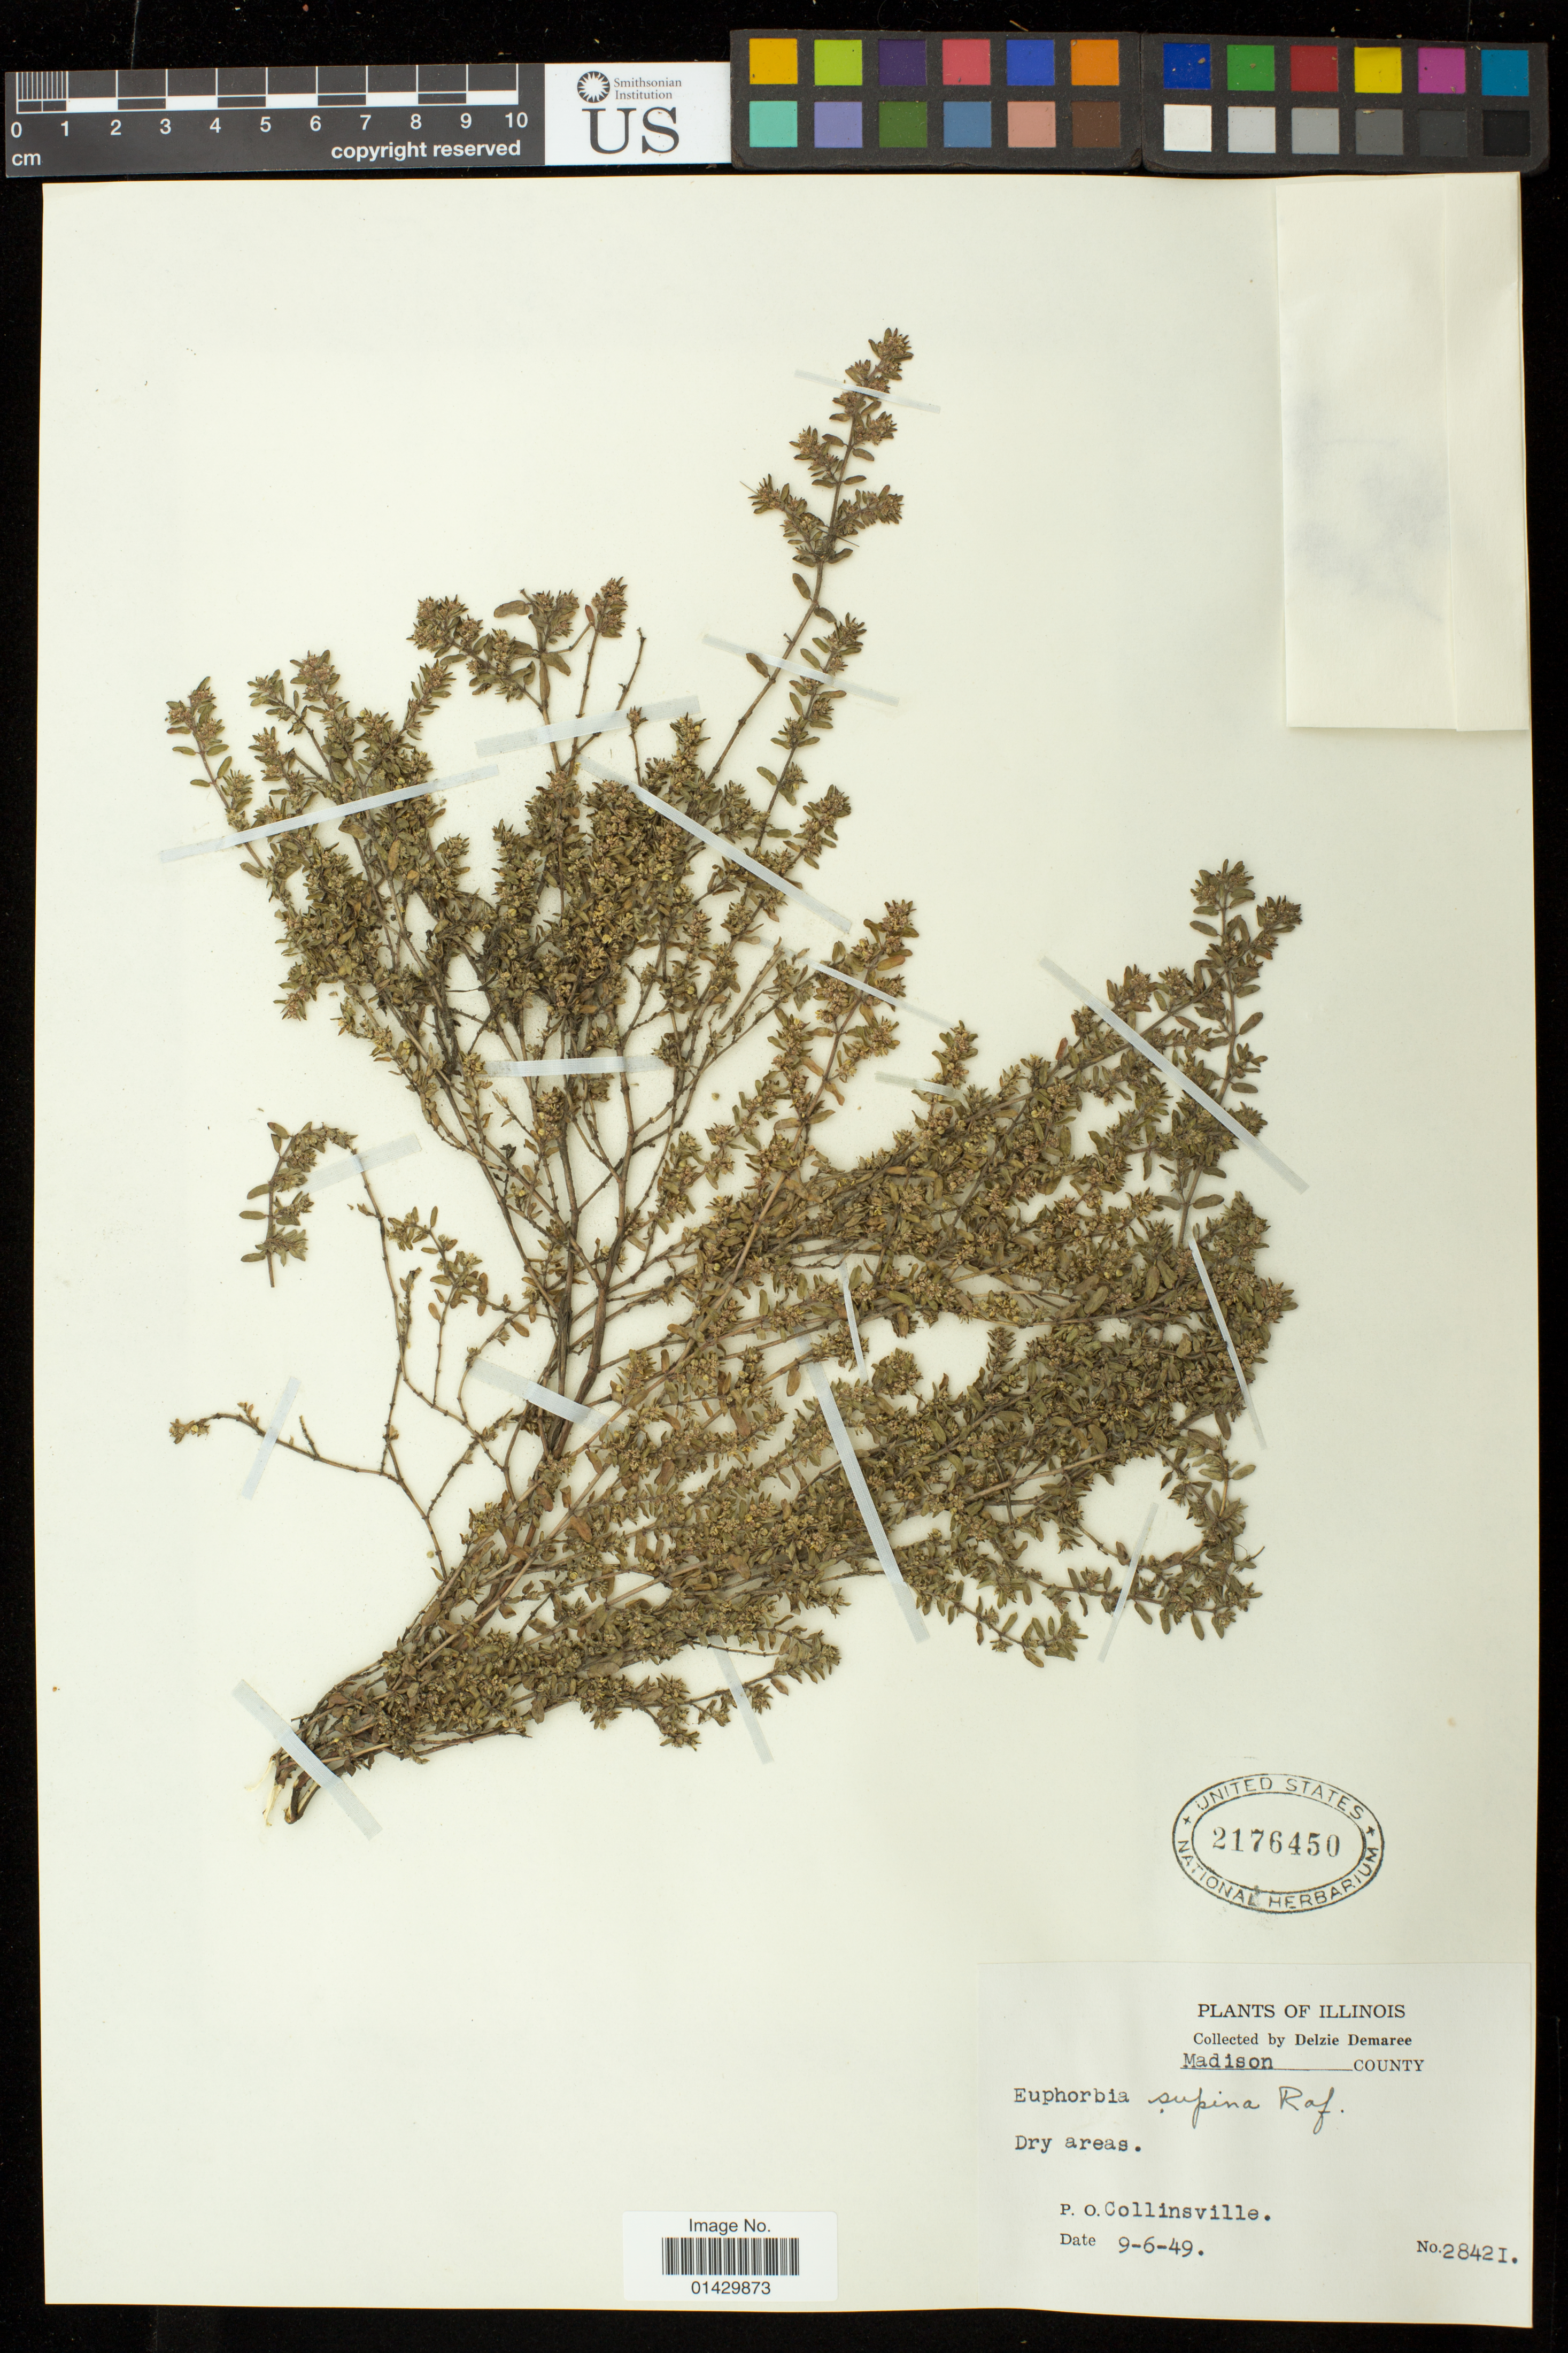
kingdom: Plantae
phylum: Tracheophyta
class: Magnoliopsida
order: Malpighiales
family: Euphorbiaceae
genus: Euphorbia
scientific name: Euphorbia maculata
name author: L.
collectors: D. Demaree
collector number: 28421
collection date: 1949-09-06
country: United States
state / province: Illinois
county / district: Madison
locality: Collinsville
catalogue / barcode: US 2176450